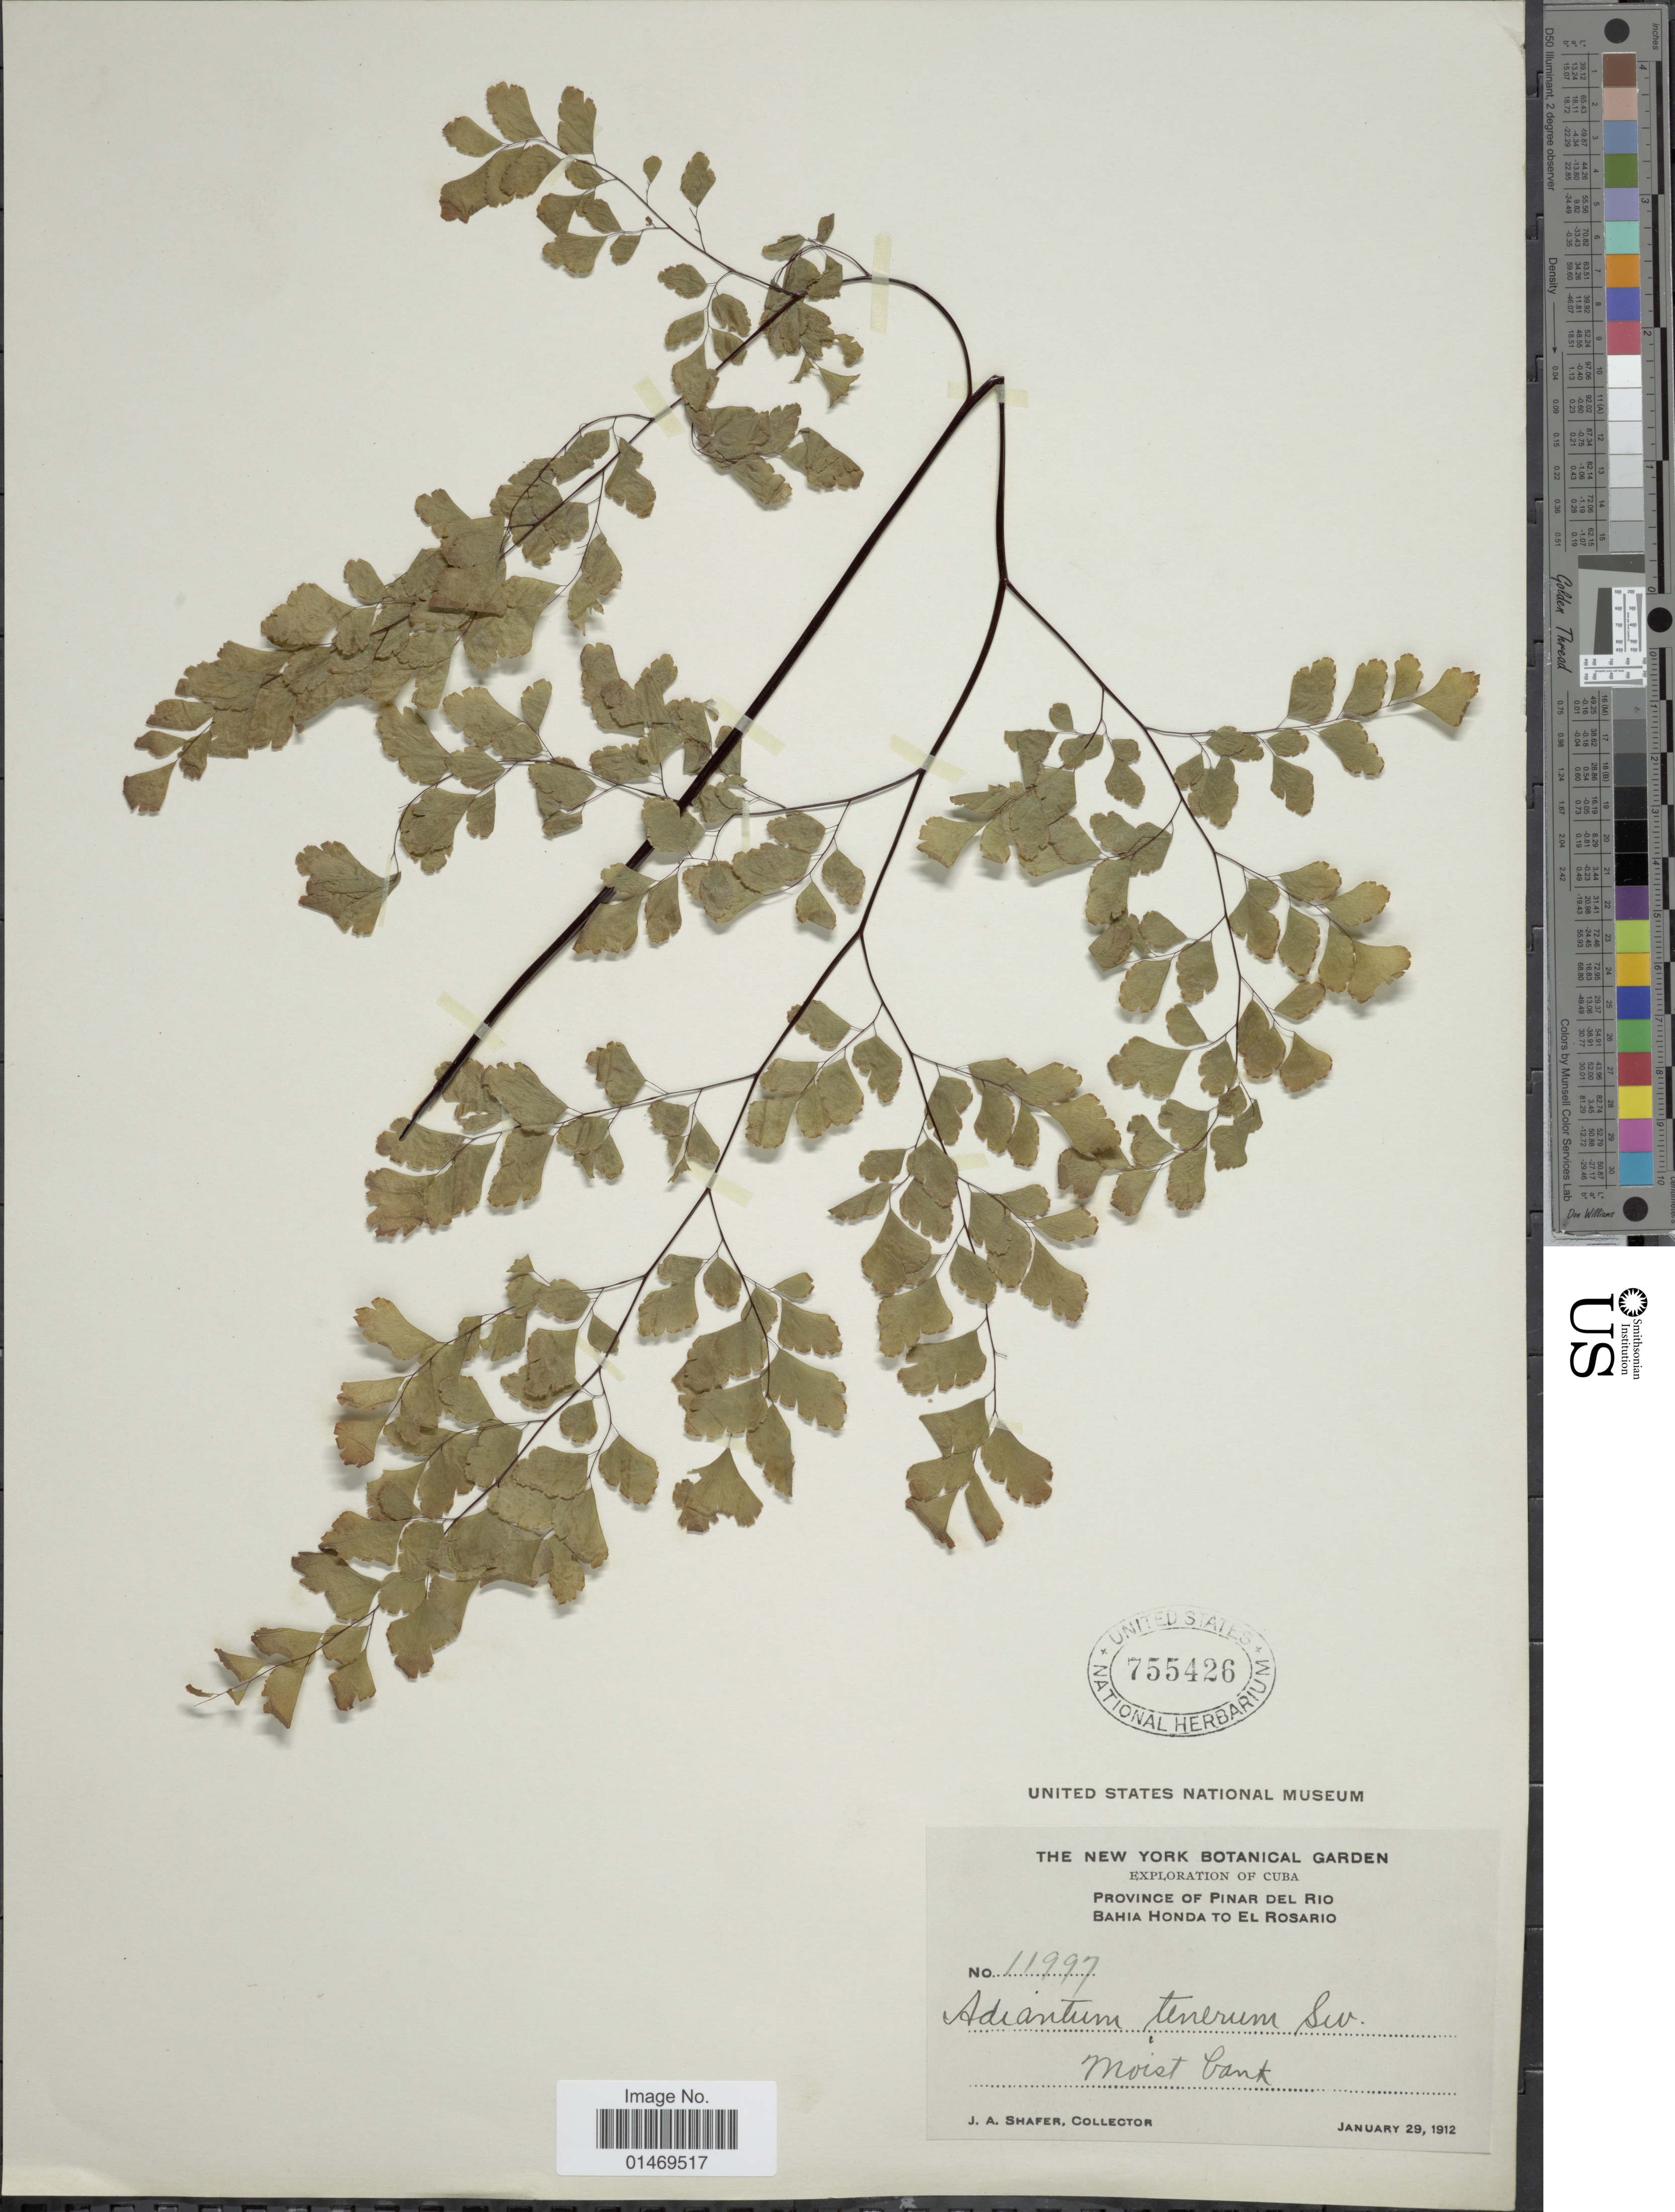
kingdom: Plantae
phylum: Tracheophyta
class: Polypodiopsida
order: Polypodiales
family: Pteridaceae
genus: Adiantum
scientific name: Adiantum tenerum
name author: Sw.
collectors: J. A. Shafer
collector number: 11997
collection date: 1912-01-29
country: Cuba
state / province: Pinar del Río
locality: Bahia Honda to El Rosario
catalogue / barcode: US 755426